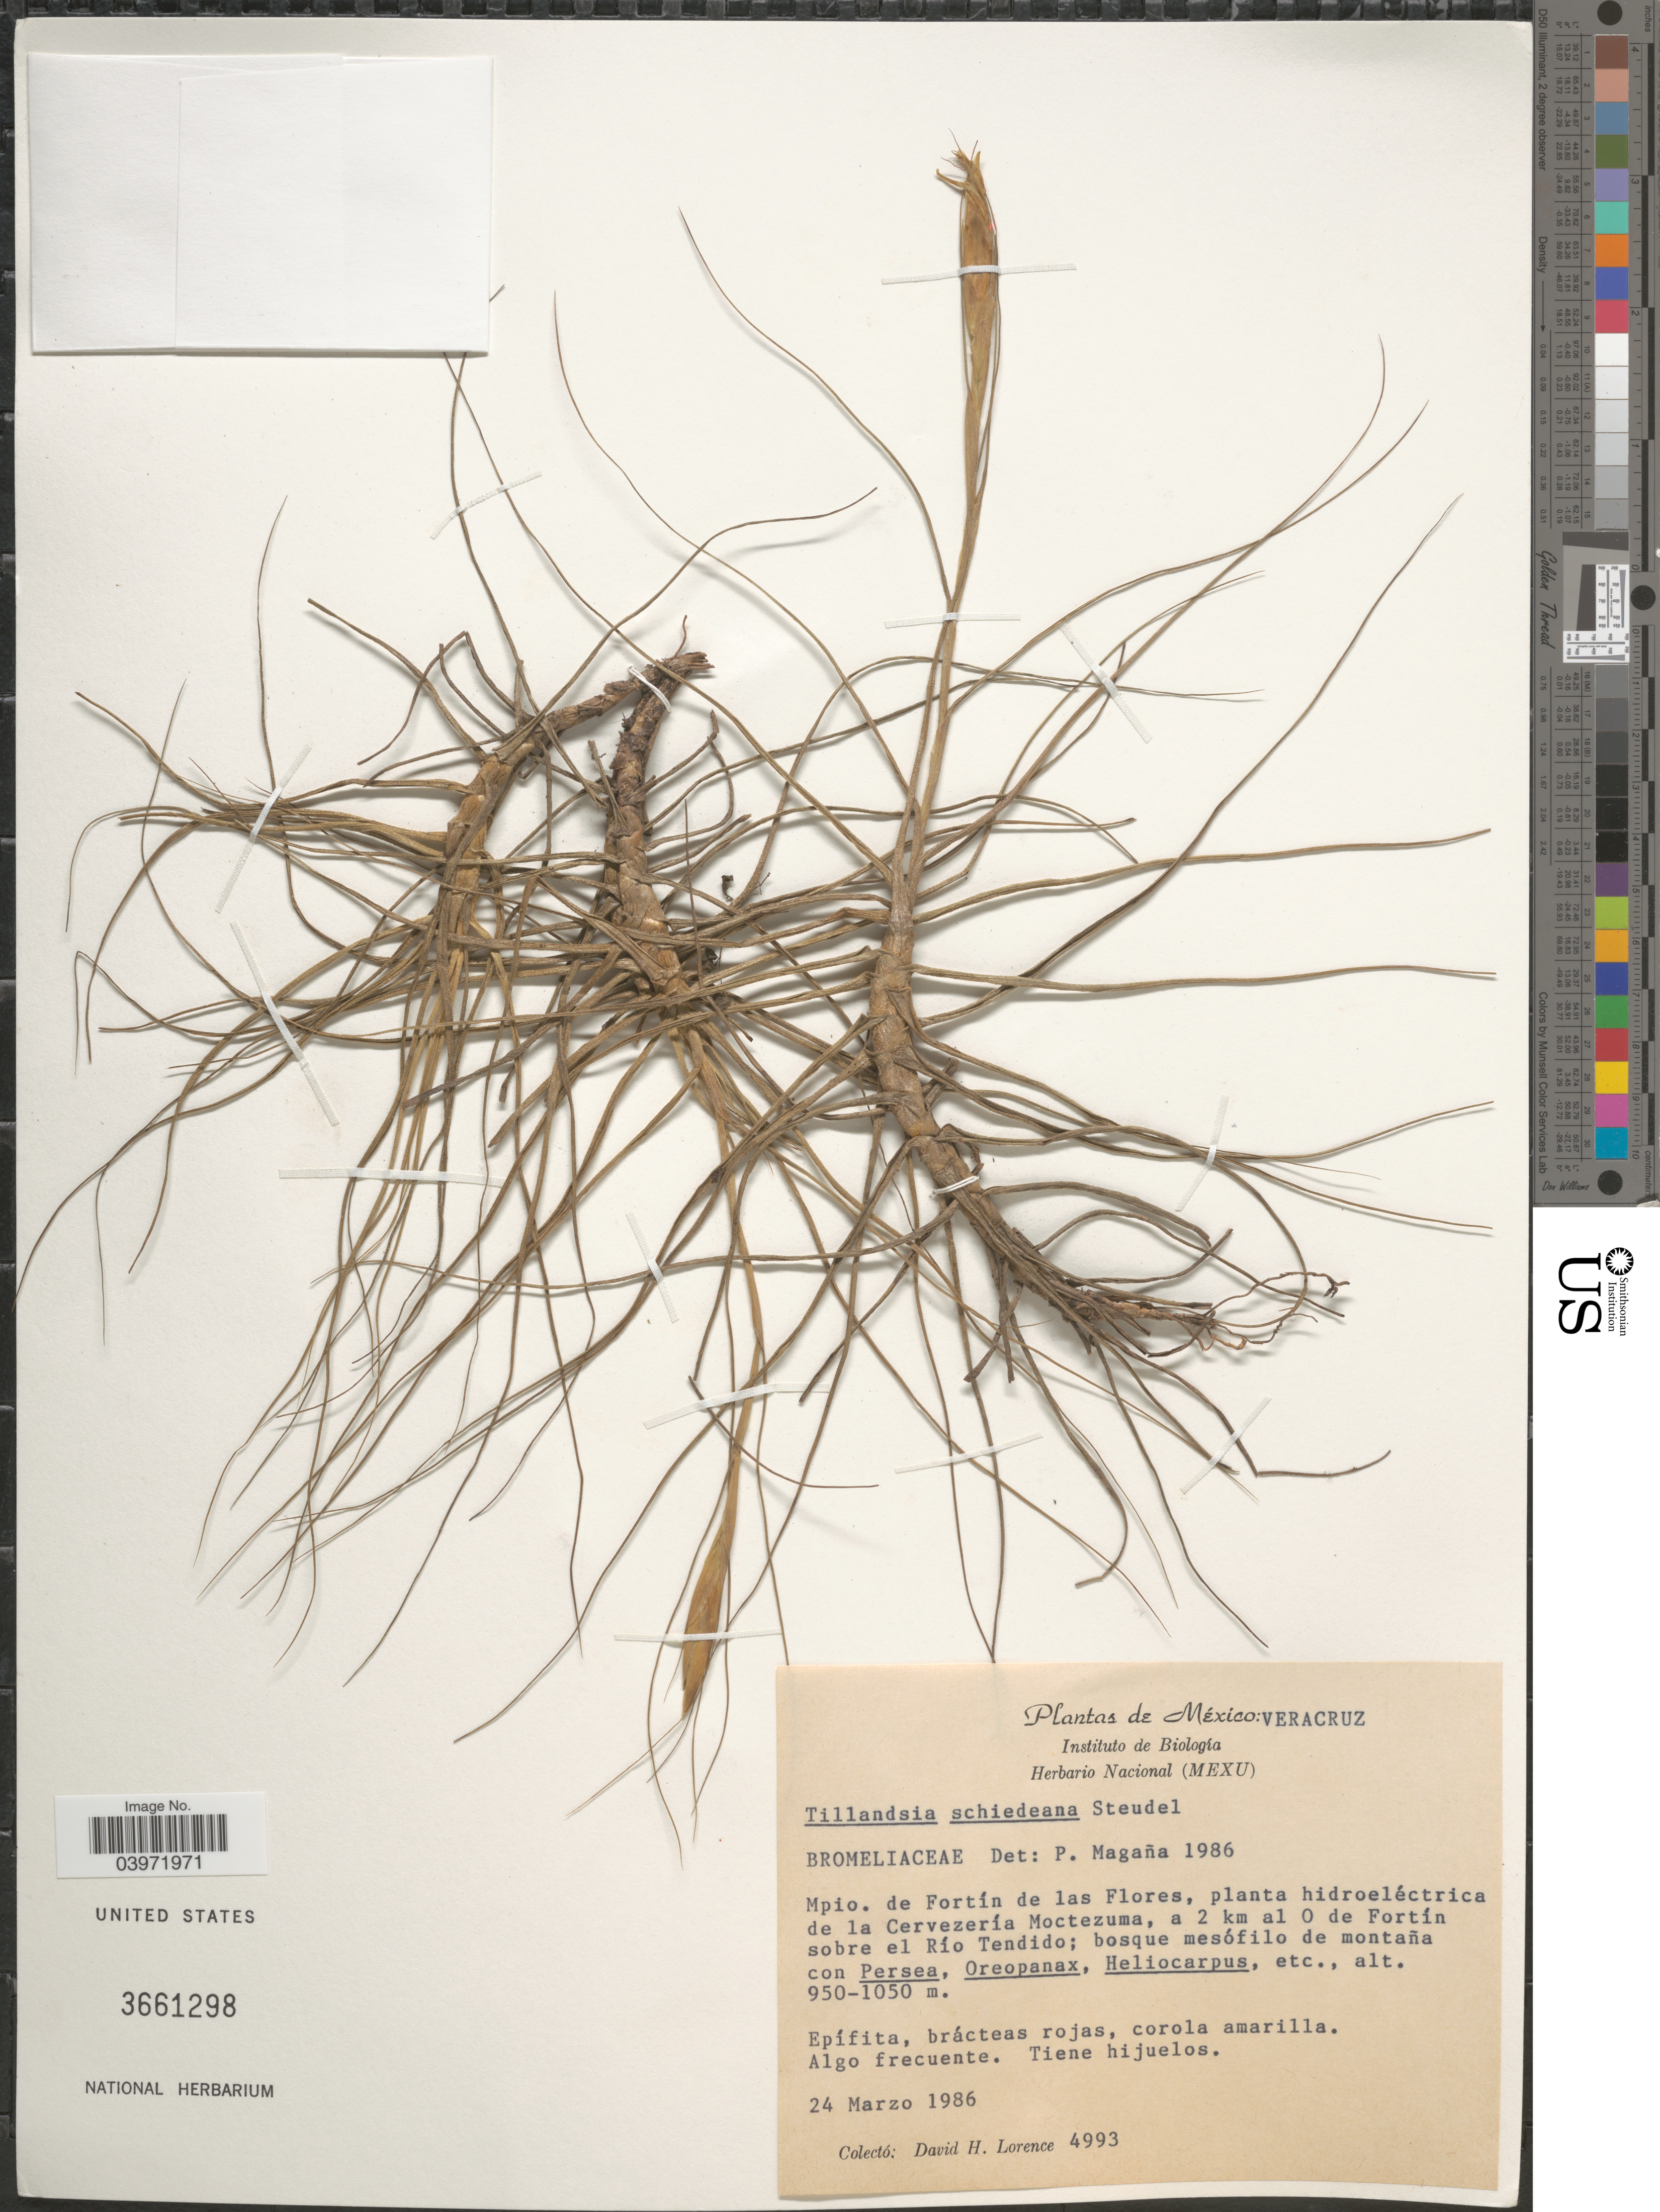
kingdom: Plantae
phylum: Tracheophyta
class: Liliopsida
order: Poales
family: Bromeliaceae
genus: Tillandsia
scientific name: Tillandsia schiedeana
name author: Steud.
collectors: D. Lorence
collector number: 4993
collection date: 1986-03-24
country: Mexico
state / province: Veracruz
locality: Veracruz. Mpio. de Fortín de las Flores, planta hidroeléctrica de la Cervezería Moctezuma, a 2 km al O de Fortín sobre el Río Tendido.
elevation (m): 950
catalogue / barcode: US 3661298